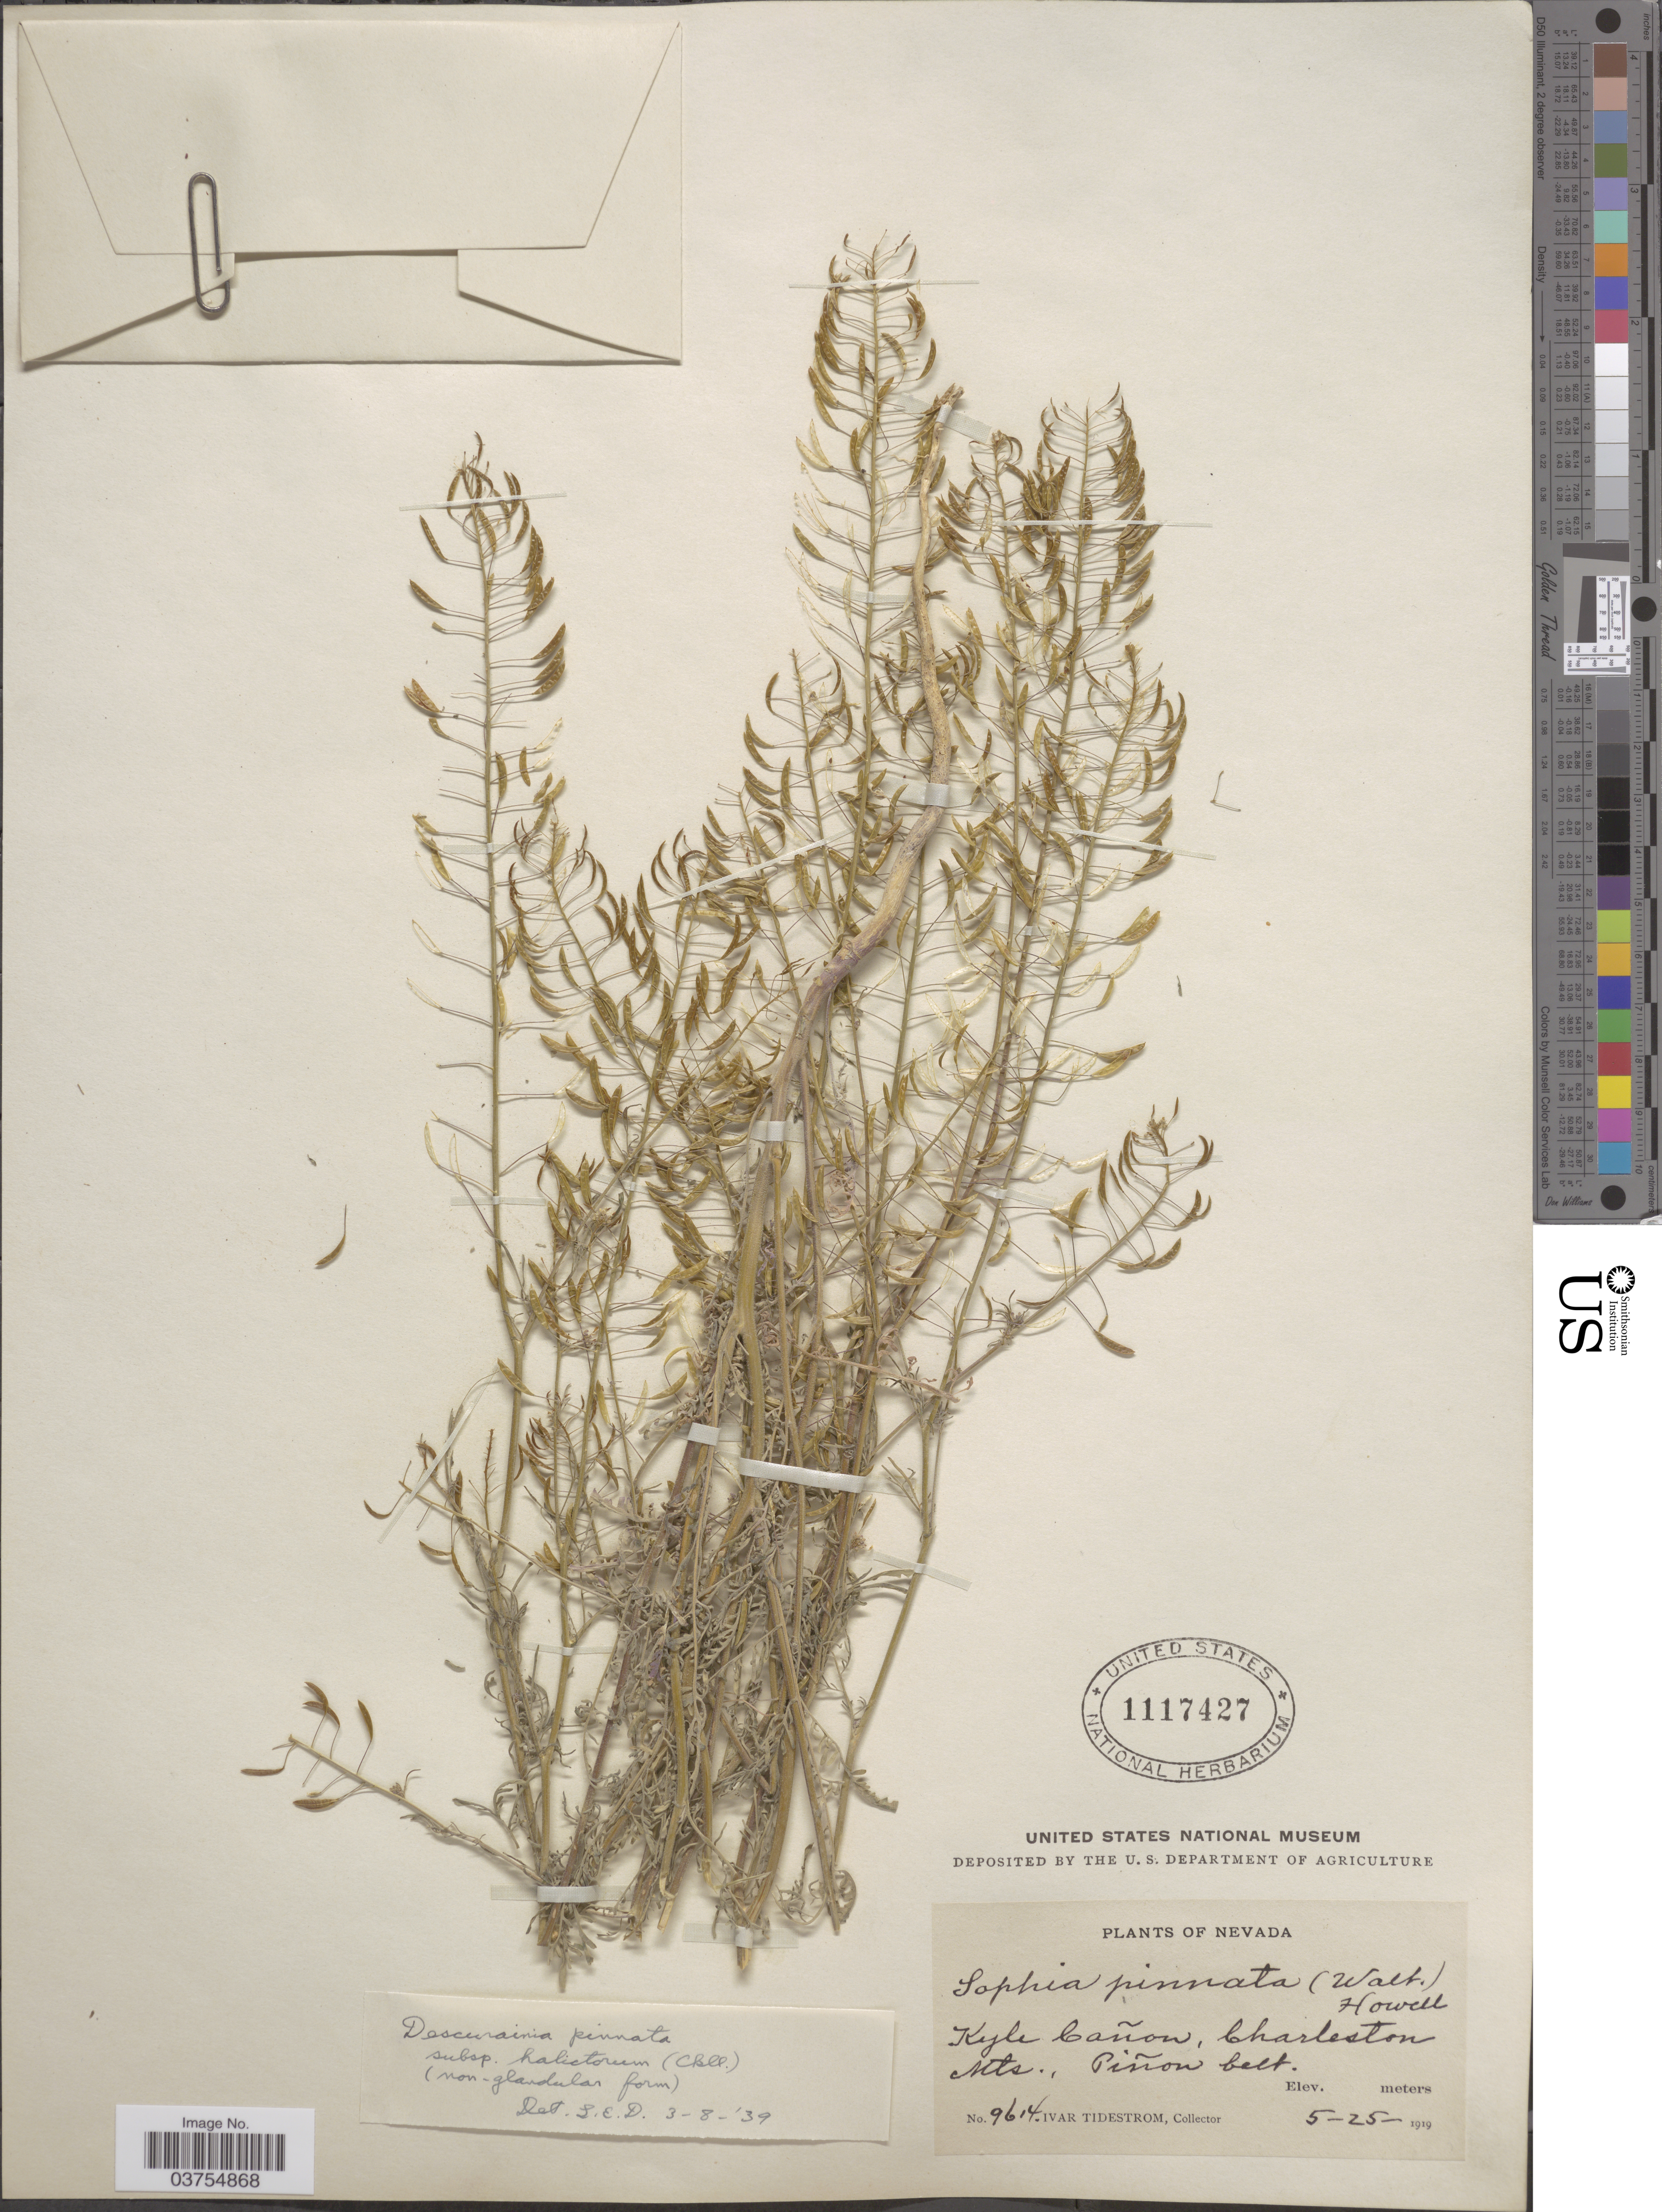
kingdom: Plantae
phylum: Tracheophyta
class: Magnoliopsida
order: Brassicales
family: Brassicaceae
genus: Descurainia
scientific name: Descurainia pinnata subsp. halictorum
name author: (Cockerell) Detling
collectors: I. F. Tidestrom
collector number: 9614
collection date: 1919-05-25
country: United States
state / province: Nevada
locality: Kyle Cañon, Charleston Mts, Piñon belt.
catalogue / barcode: US 1117427